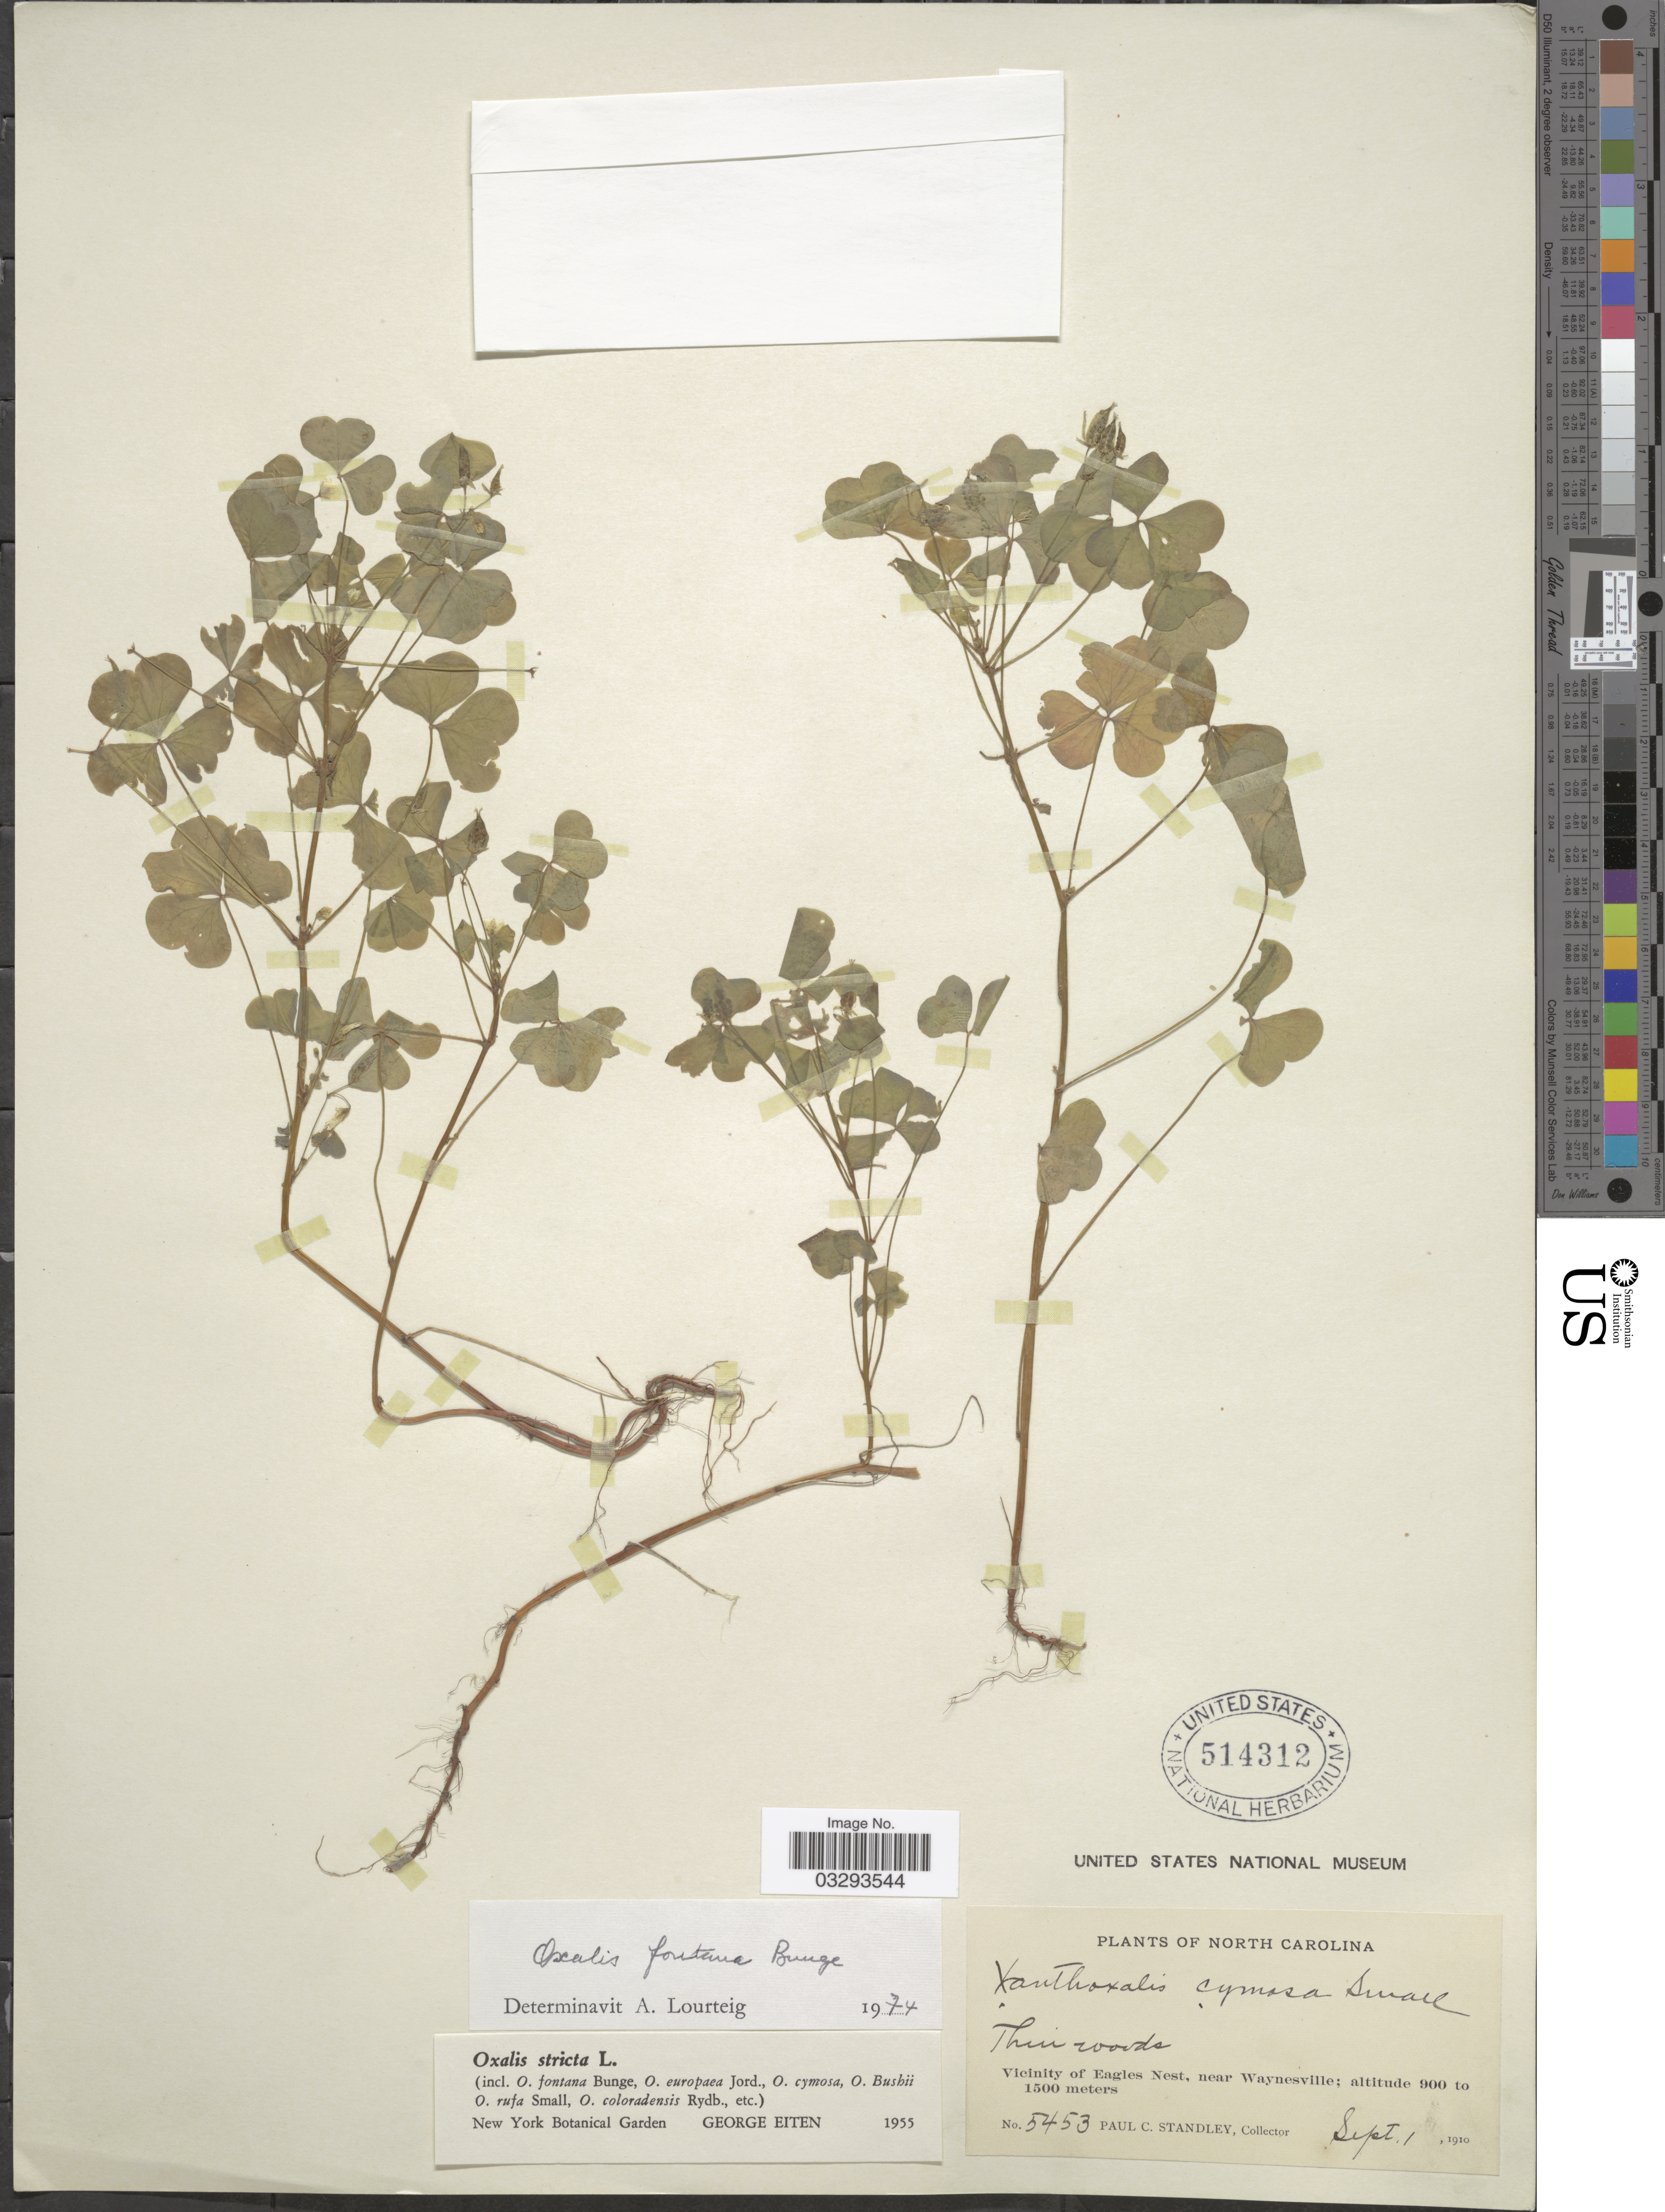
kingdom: Plantae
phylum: Tracheophyta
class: Magnoliopsida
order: Oxalidales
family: Oxalidaceae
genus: Oxalis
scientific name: Oxalis fontana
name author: Bunge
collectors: P. C. Standley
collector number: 5453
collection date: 1910-09-01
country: United States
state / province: North Carolina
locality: Vicinity of Eagles Nest, near Waynesville.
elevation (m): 900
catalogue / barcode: US 514312